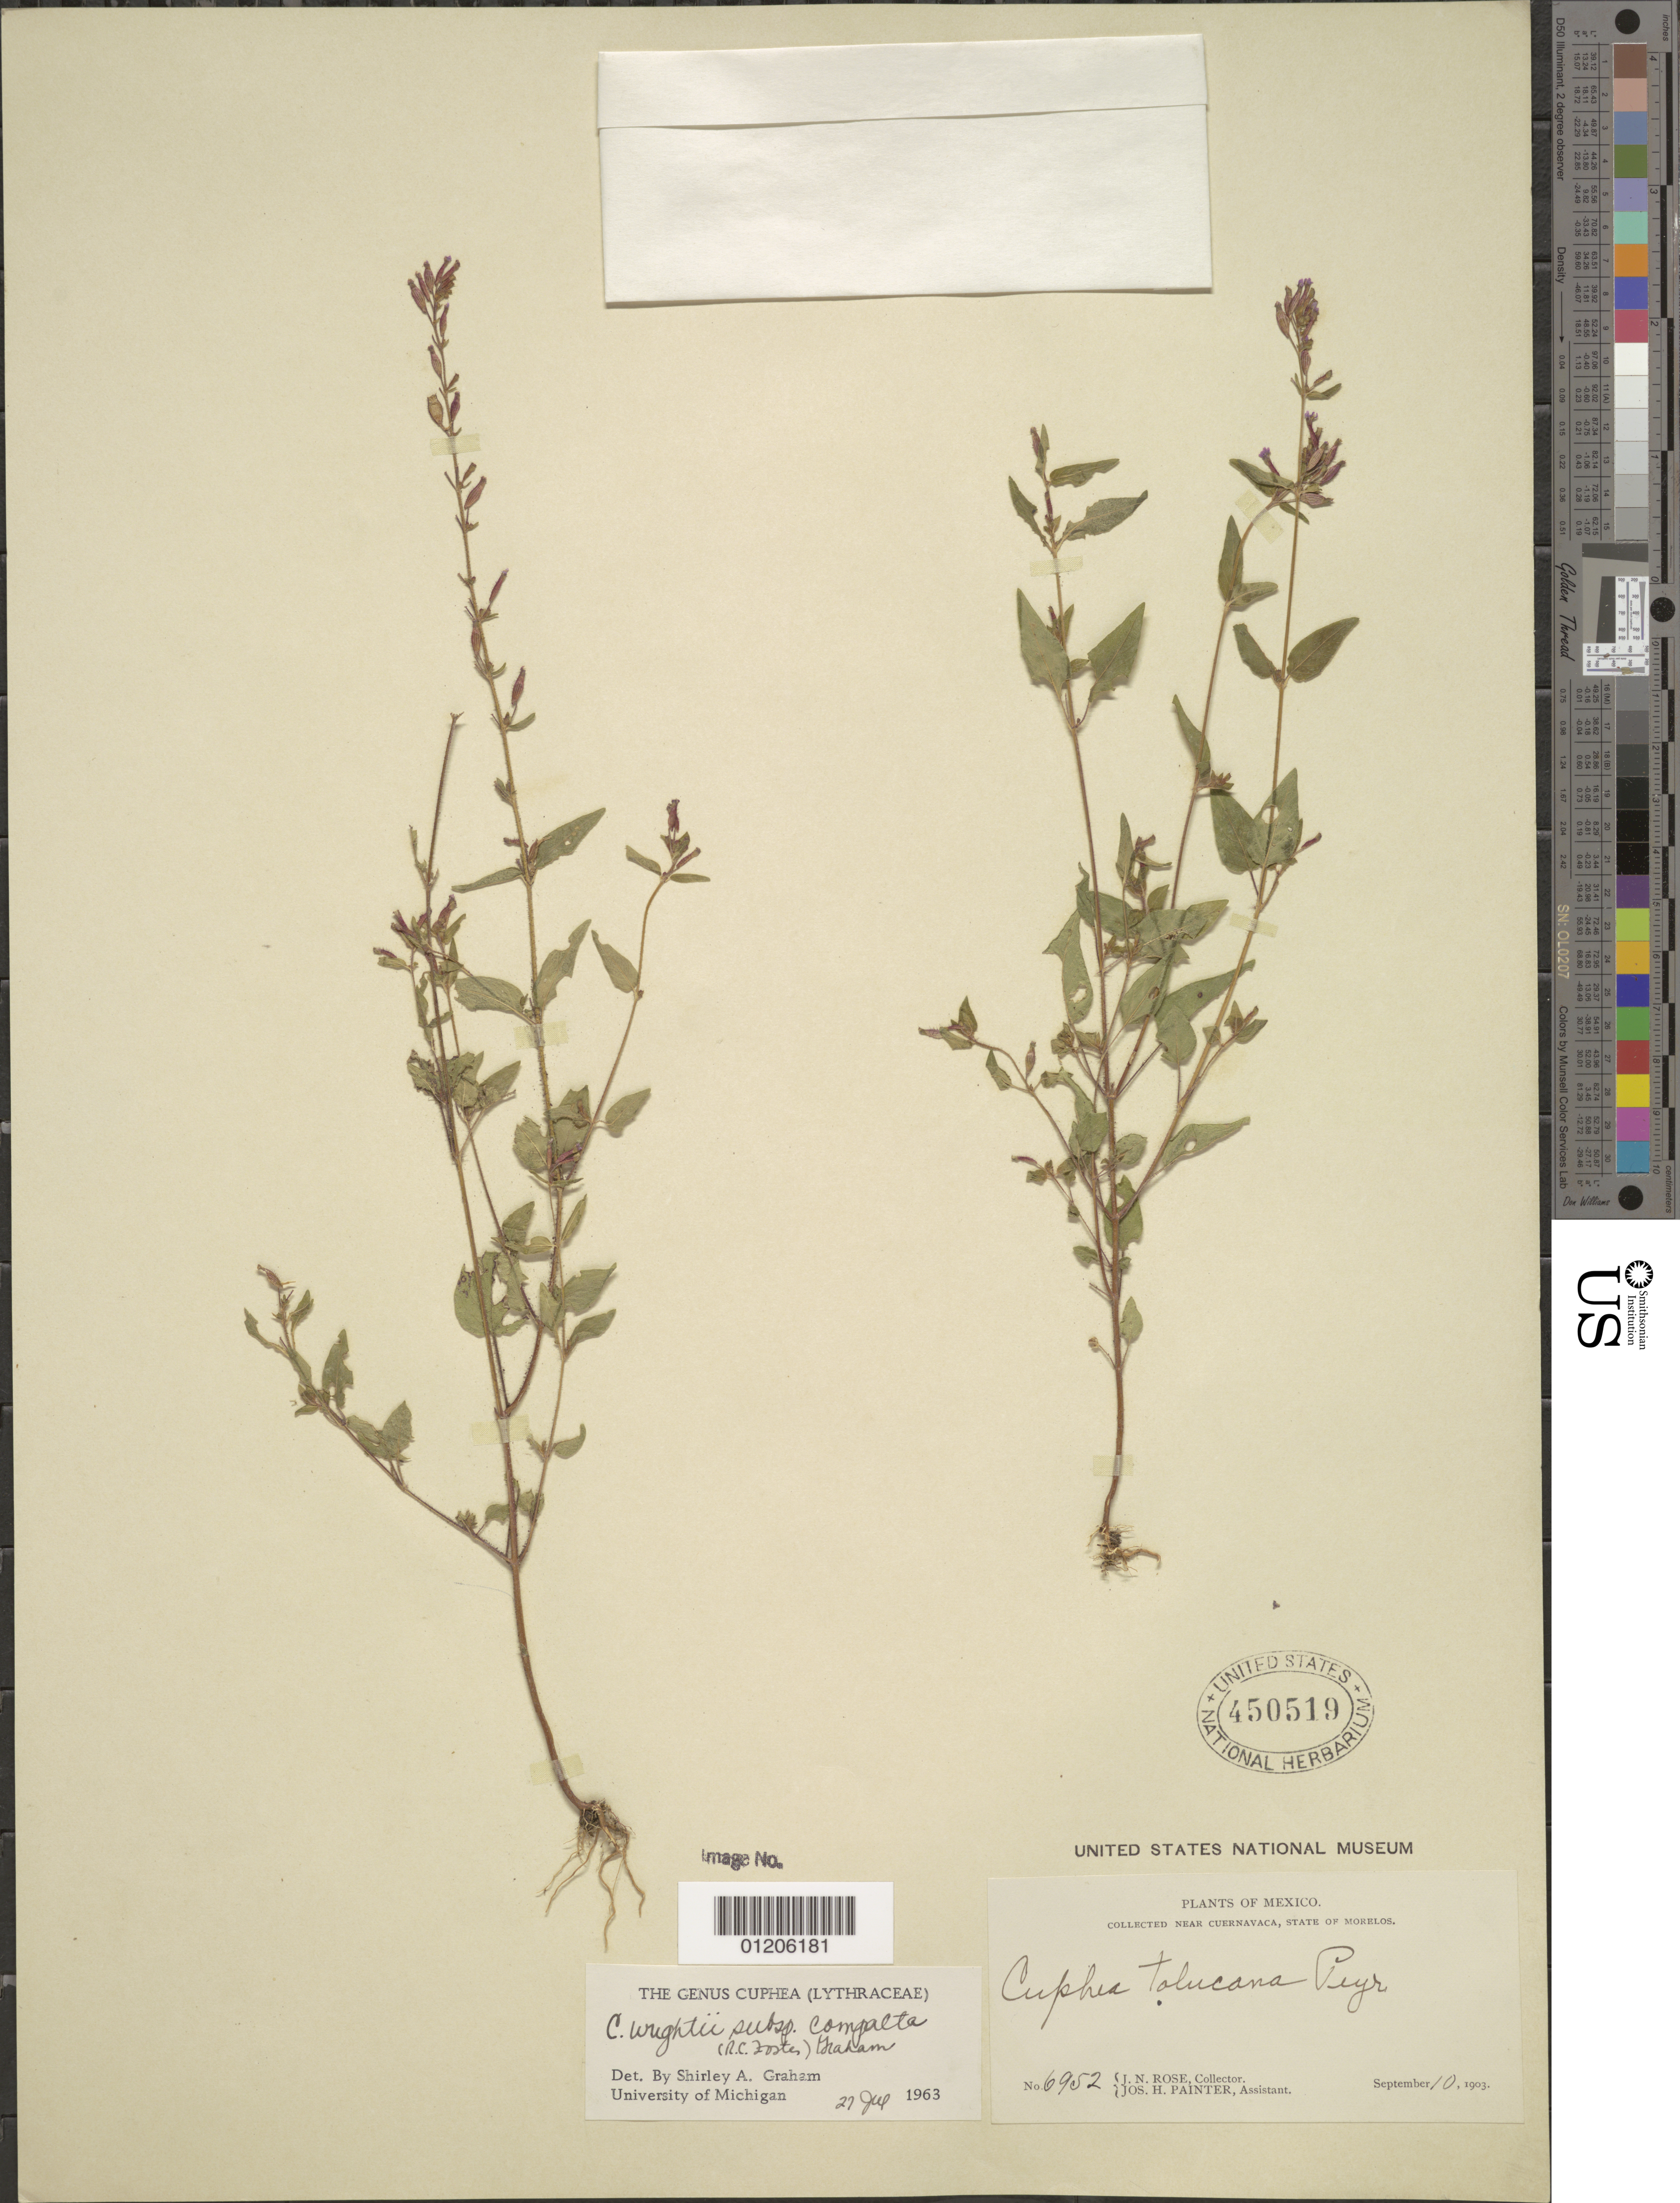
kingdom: Plantae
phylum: Tracheophyta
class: Magnoliopsida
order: Myrtales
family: Lythraceae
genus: Cuphea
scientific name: Cuphea wrightii var. compacta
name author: R.C. Foster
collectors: J. N. Rose & J. H. Painter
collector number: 6952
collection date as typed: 10 Sep 1903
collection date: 1903-09-10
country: Mexico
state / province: Morelos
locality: Near Cuernavaca.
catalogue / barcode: US 450519